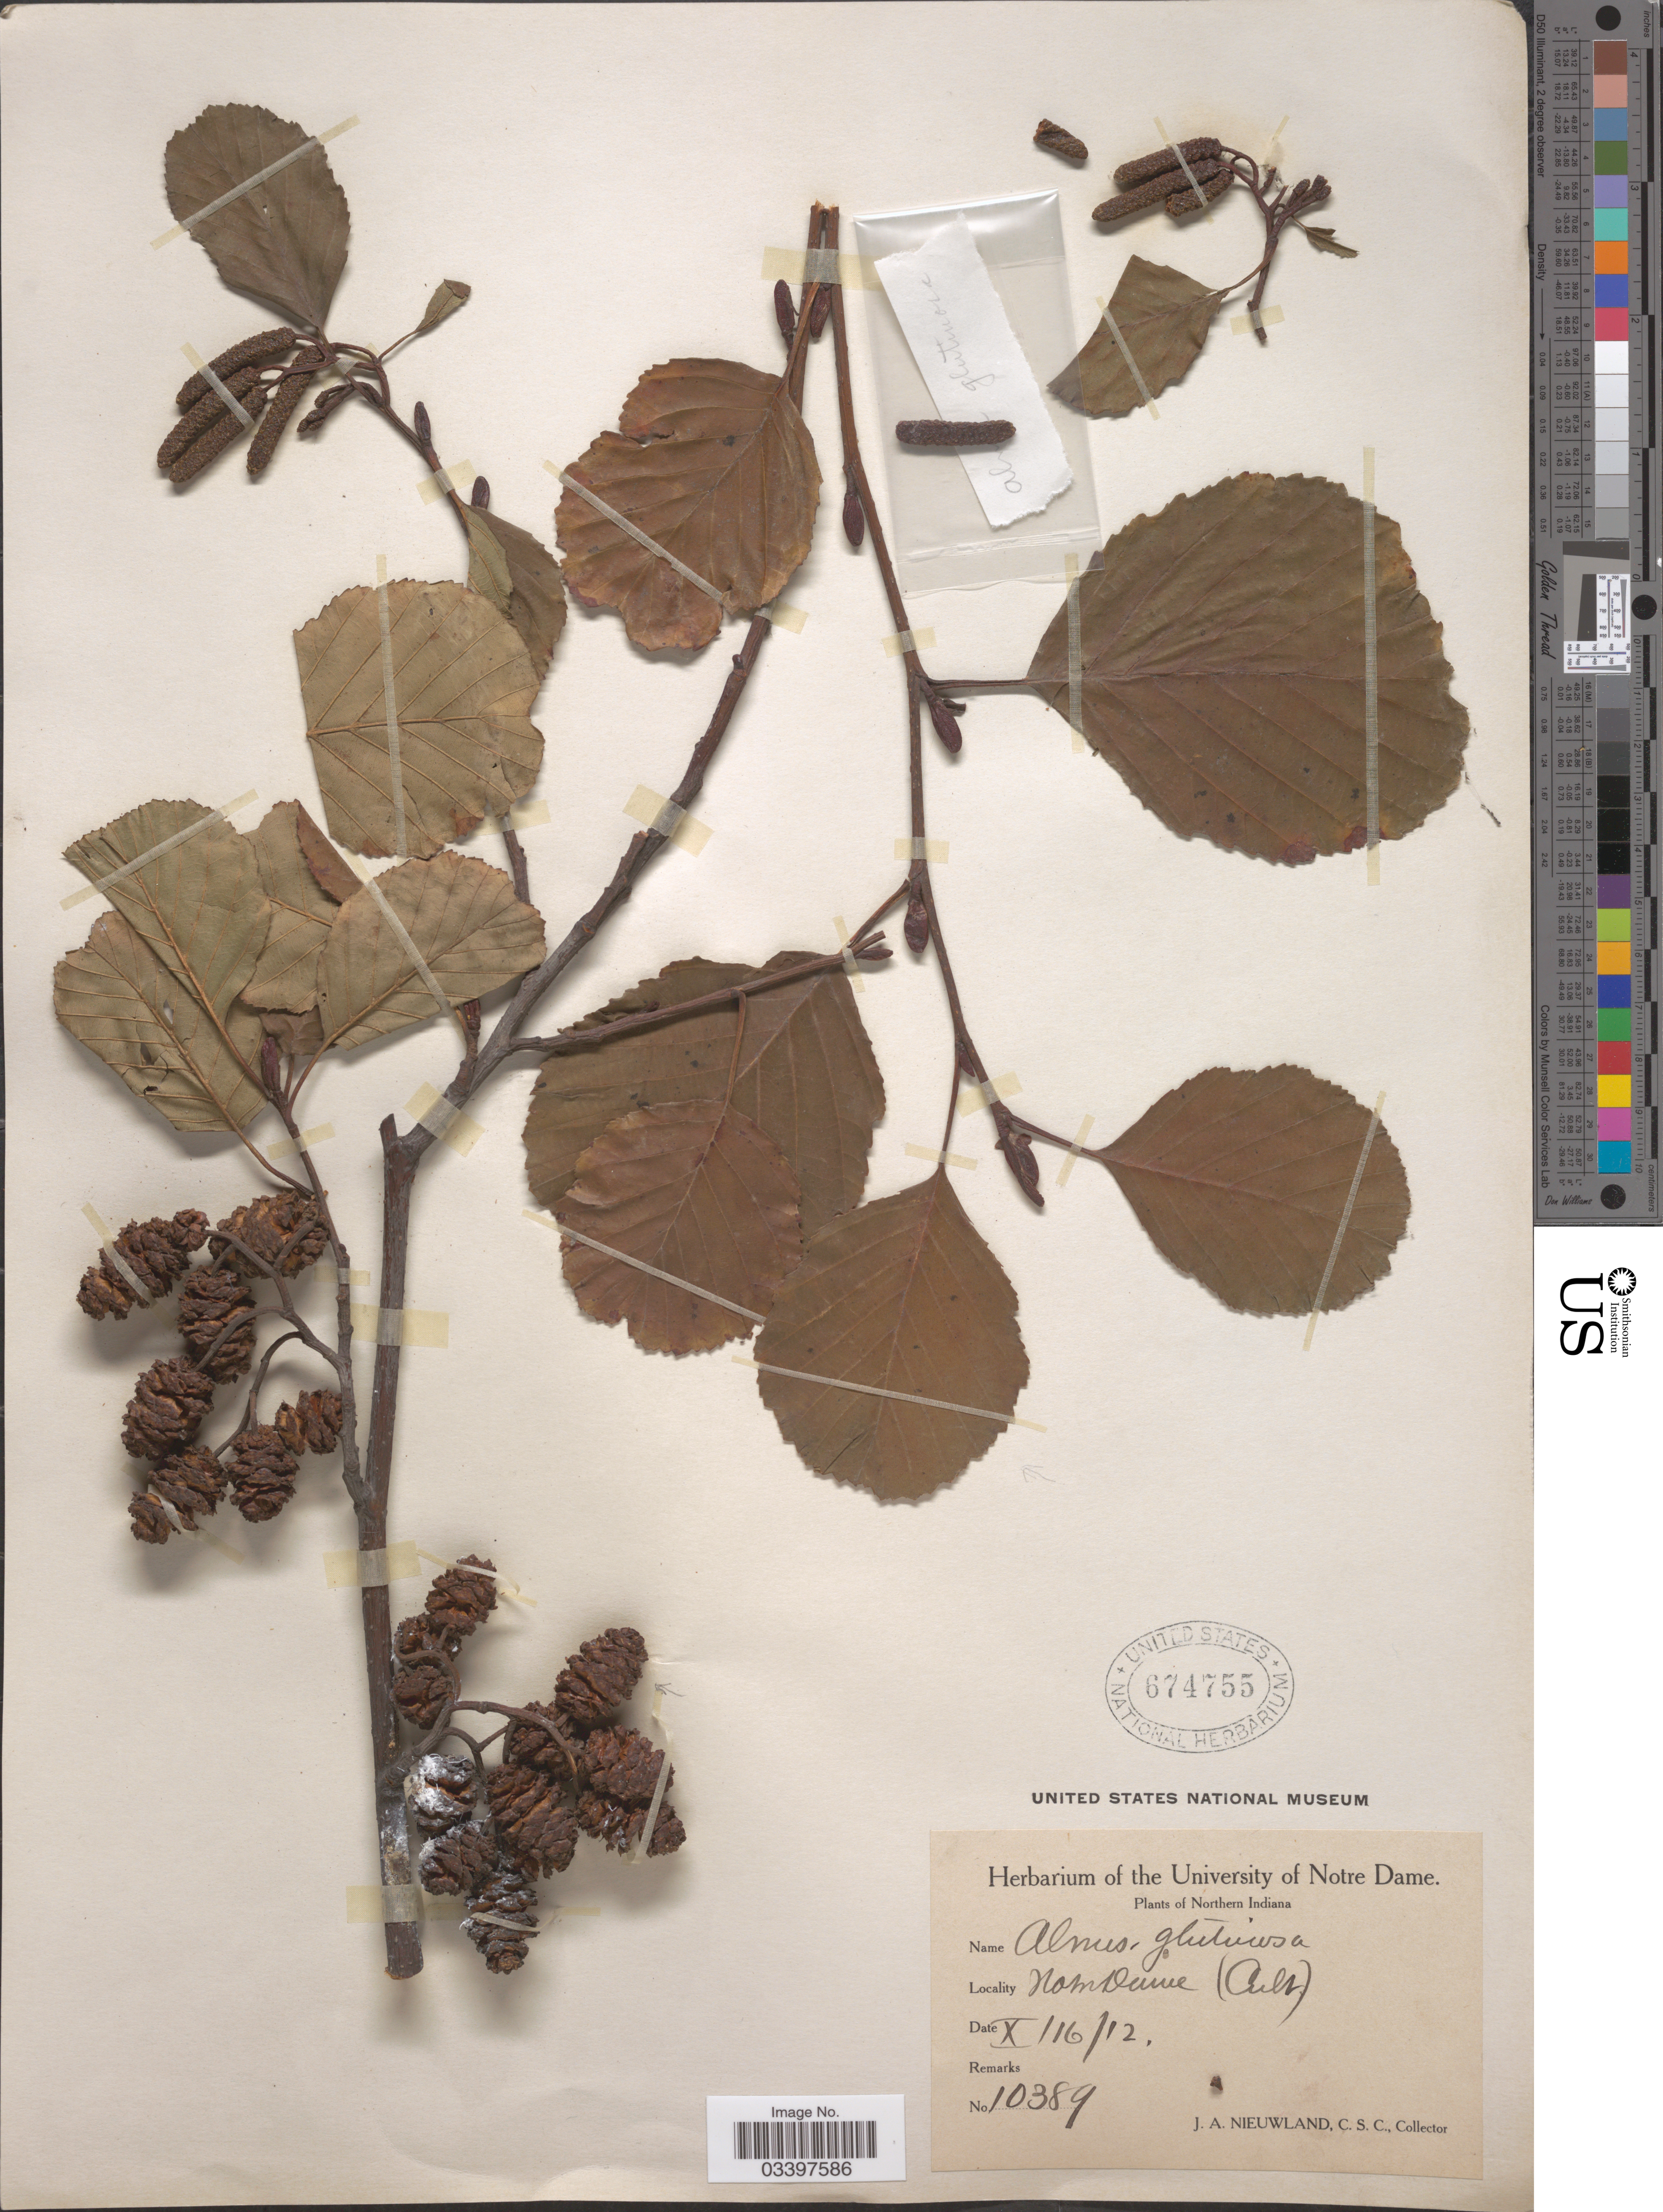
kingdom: Plantae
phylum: Tracheophyta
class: Magnoliopsida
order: Fagales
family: Betulaceae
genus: Alnus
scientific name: Alnus glutinosa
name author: (L.) Gaertn.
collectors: J. A. Nieuwland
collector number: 10389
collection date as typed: Transcribed d/m/y: 16/10/12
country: United States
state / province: Indiana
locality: Northern Indiana. Notre Dame.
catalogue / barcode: US 674755